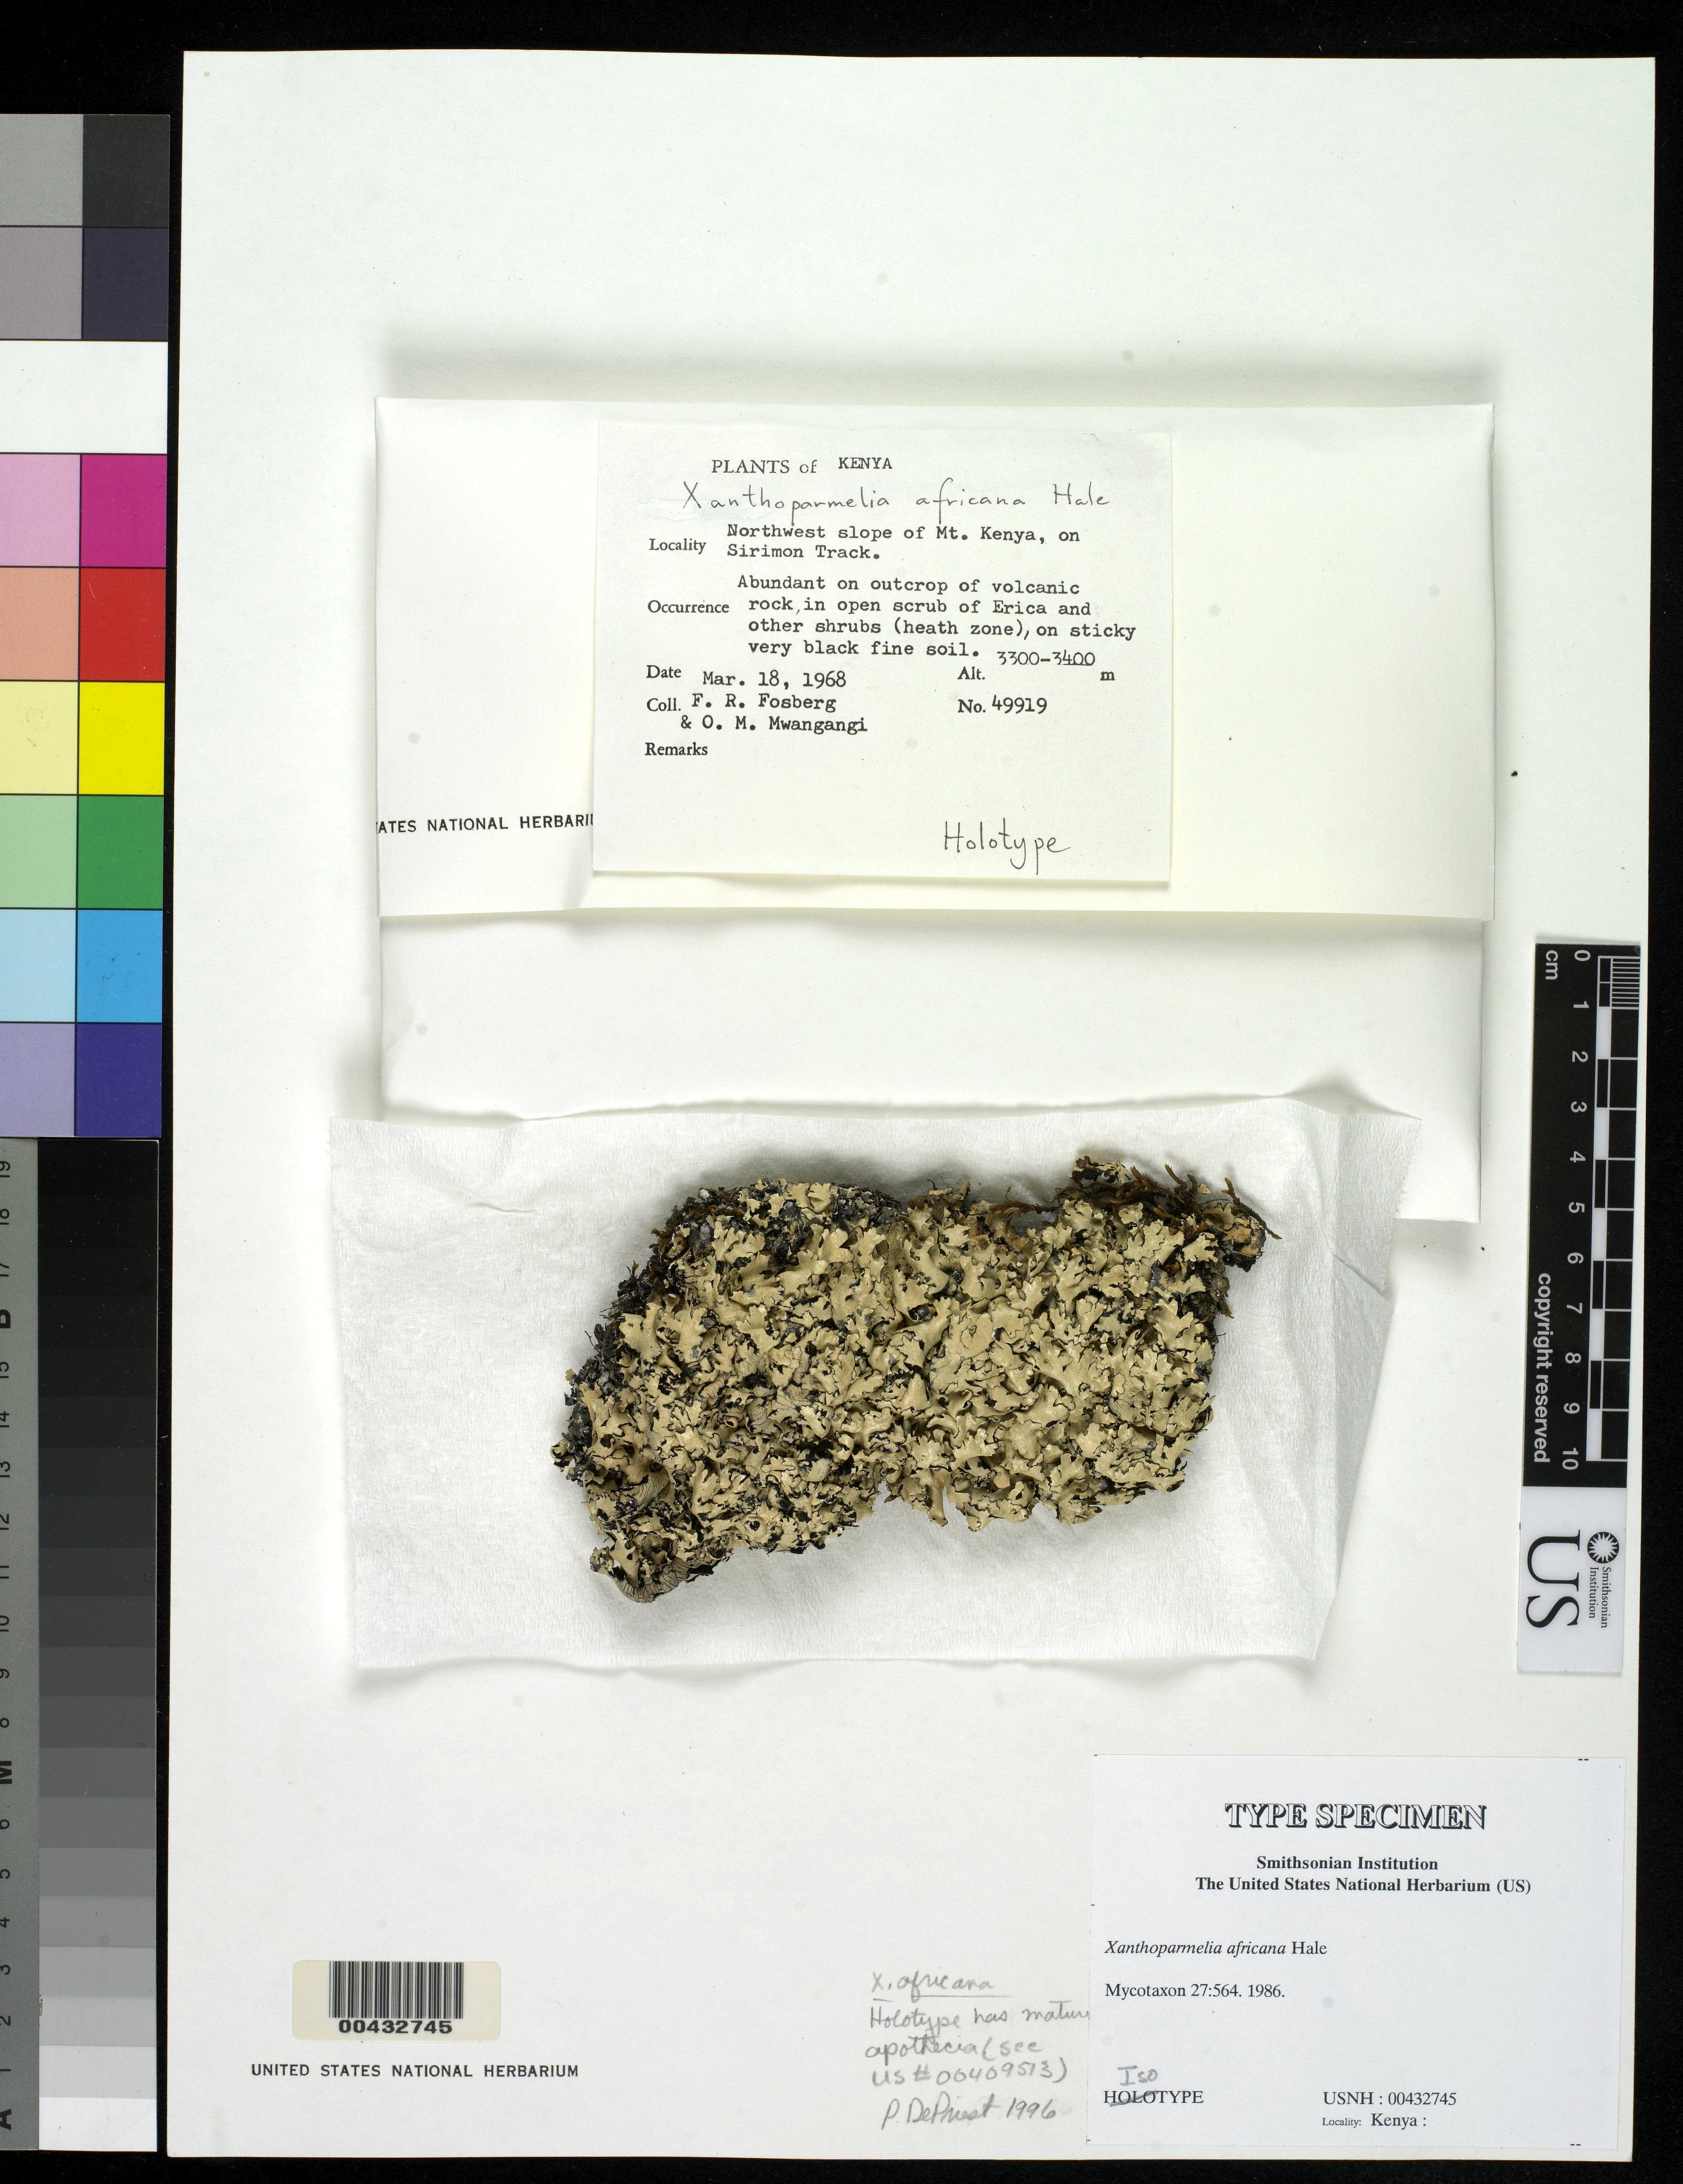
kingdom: Fungi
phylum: Ascomycota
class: Lecanoromycetes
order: Lecanorales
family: Parmeliaceae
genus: Xanthoparmelia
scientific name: Xanthoparmelia africana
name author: Hale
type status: Isotype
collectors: F. R. Fosberg & O. M. Mwangangi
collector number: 49919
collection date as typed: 18 Mar 1968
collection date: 1968-03-18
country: Kenya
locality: NW slope of Mt. Kenya, on Sirimon Track.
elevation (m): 3300